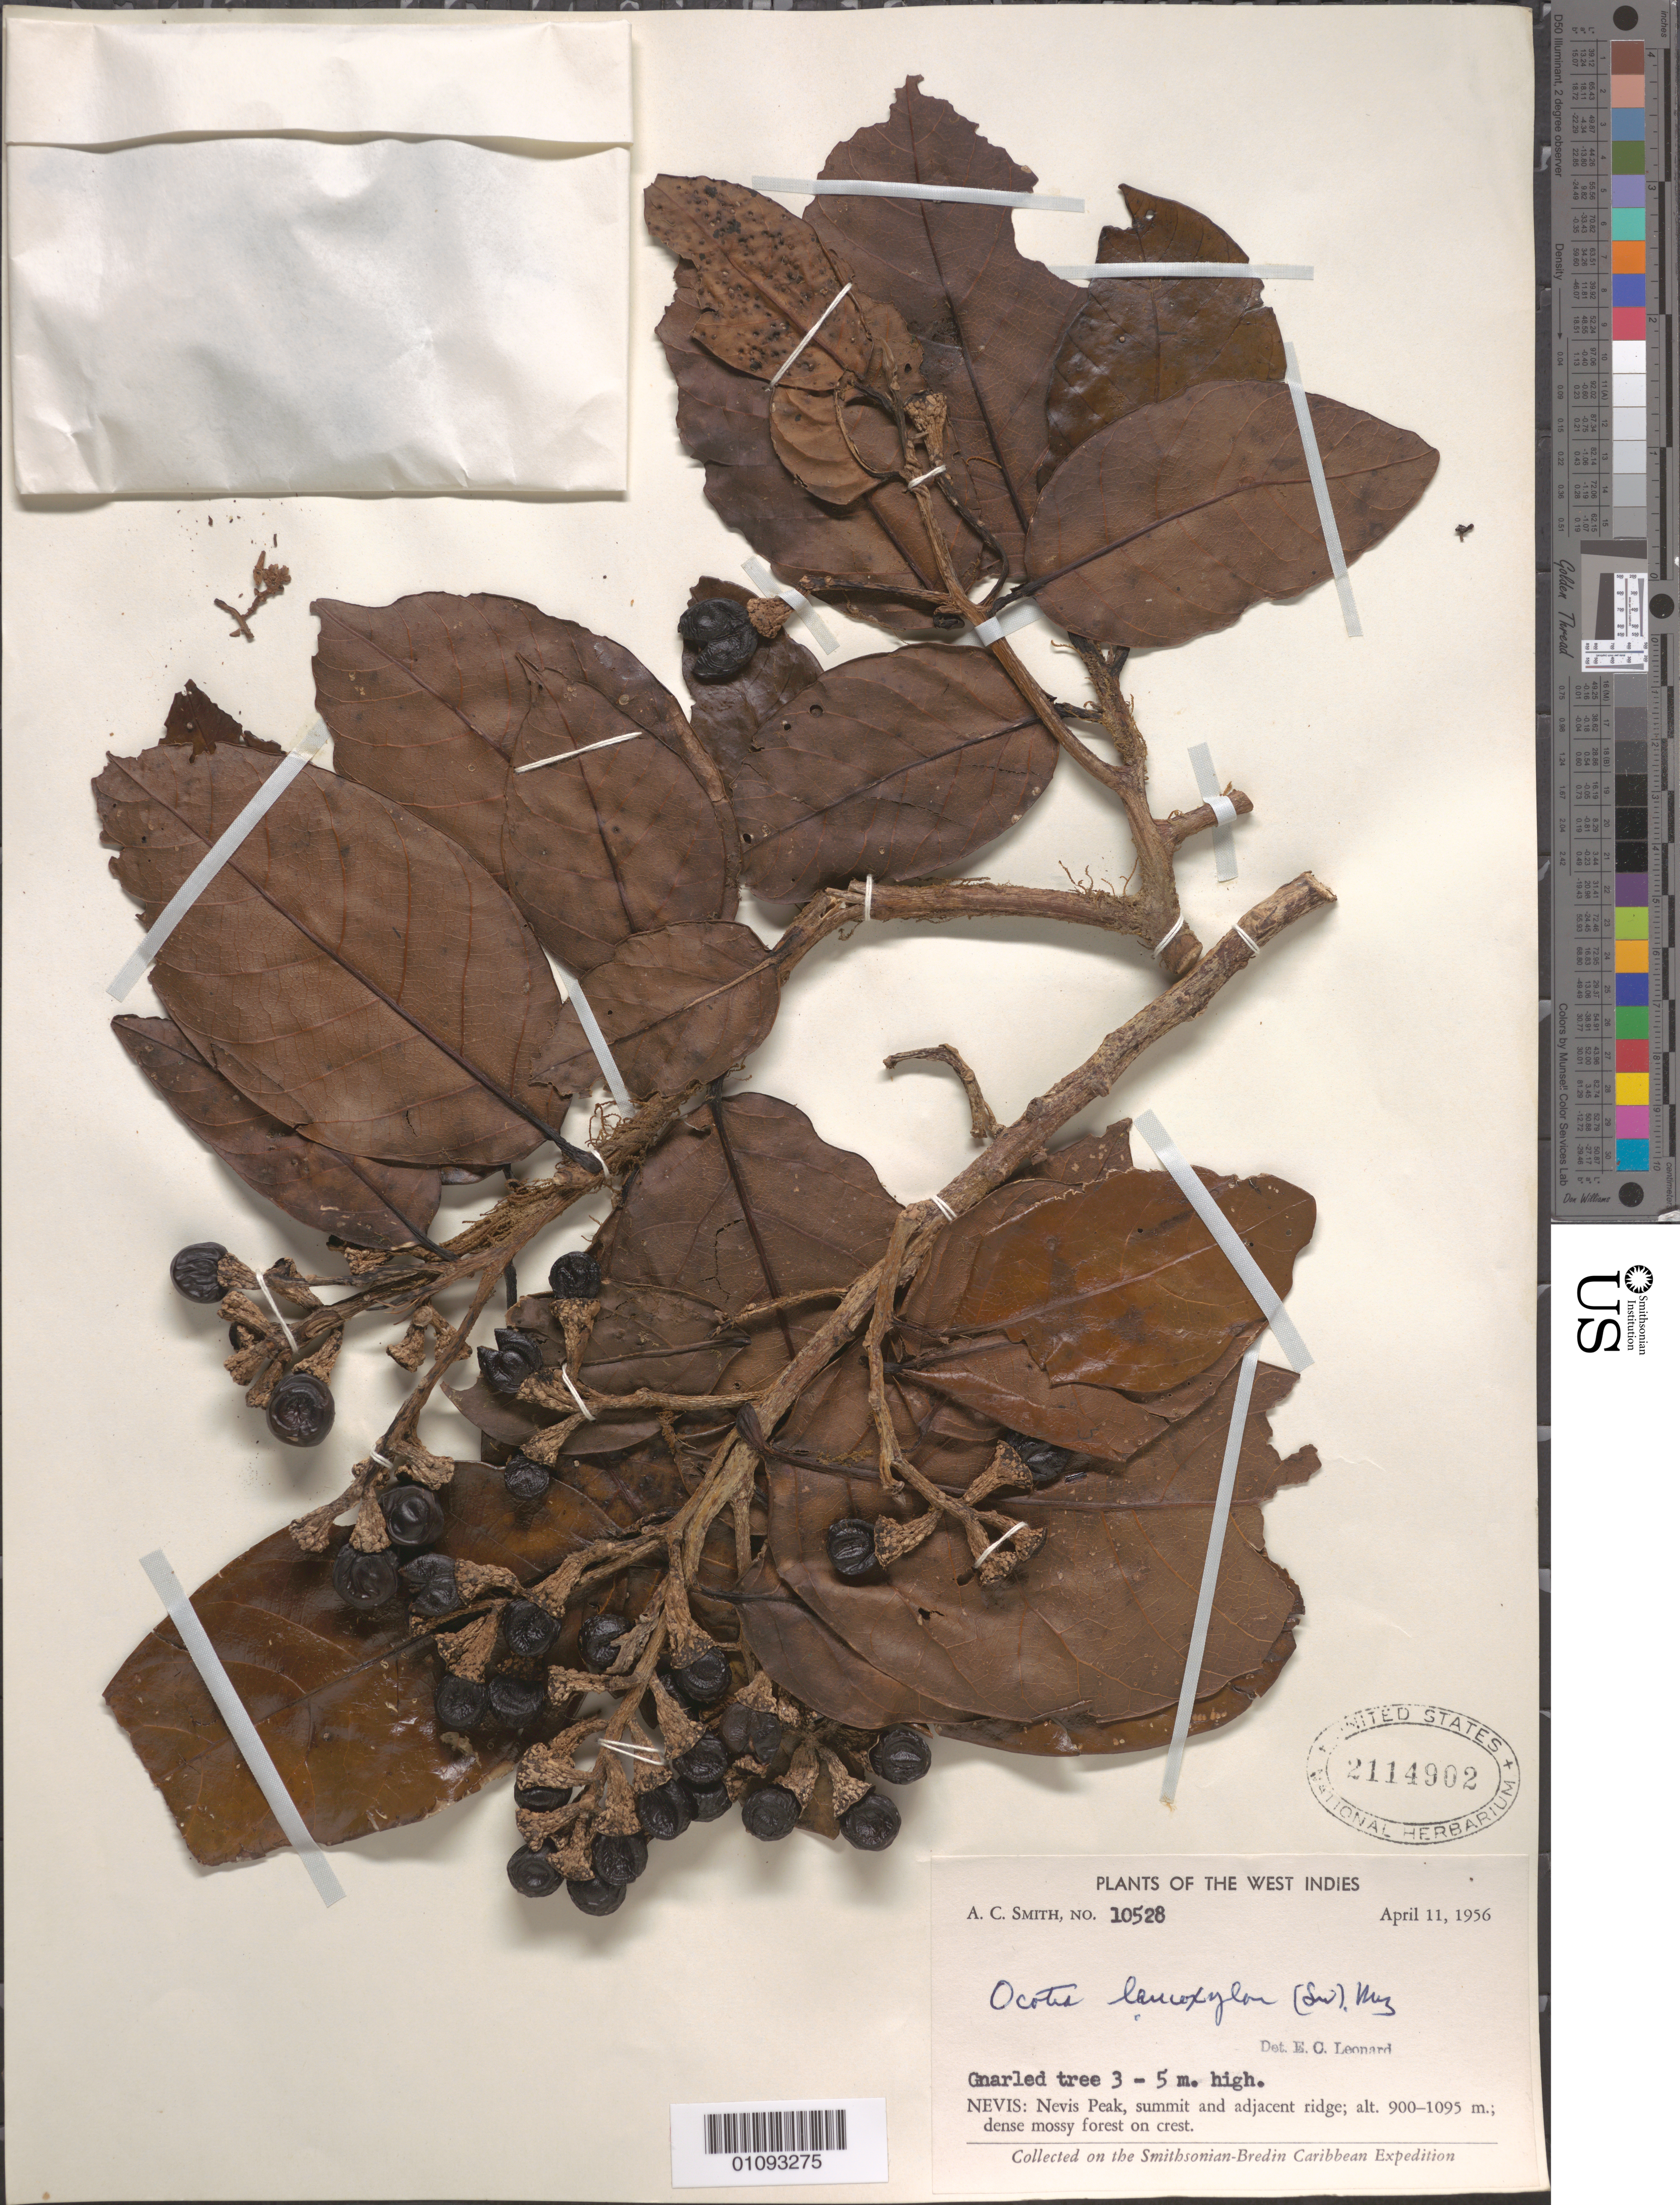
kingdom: Plantae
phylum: Tracheophyta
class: Magnoliopsida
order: Laurales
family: Lauraceae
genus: Ocotea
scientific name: Ocotea leucoxylon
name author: (Sw.) Laness.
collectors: A. C. Smith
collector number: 10528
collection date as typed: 11 Apr 1956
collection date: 1956-04-11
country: St. Christopher-Nevis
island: Nevis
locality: Nevis Peak.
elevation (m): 900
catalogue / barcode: US 2114902